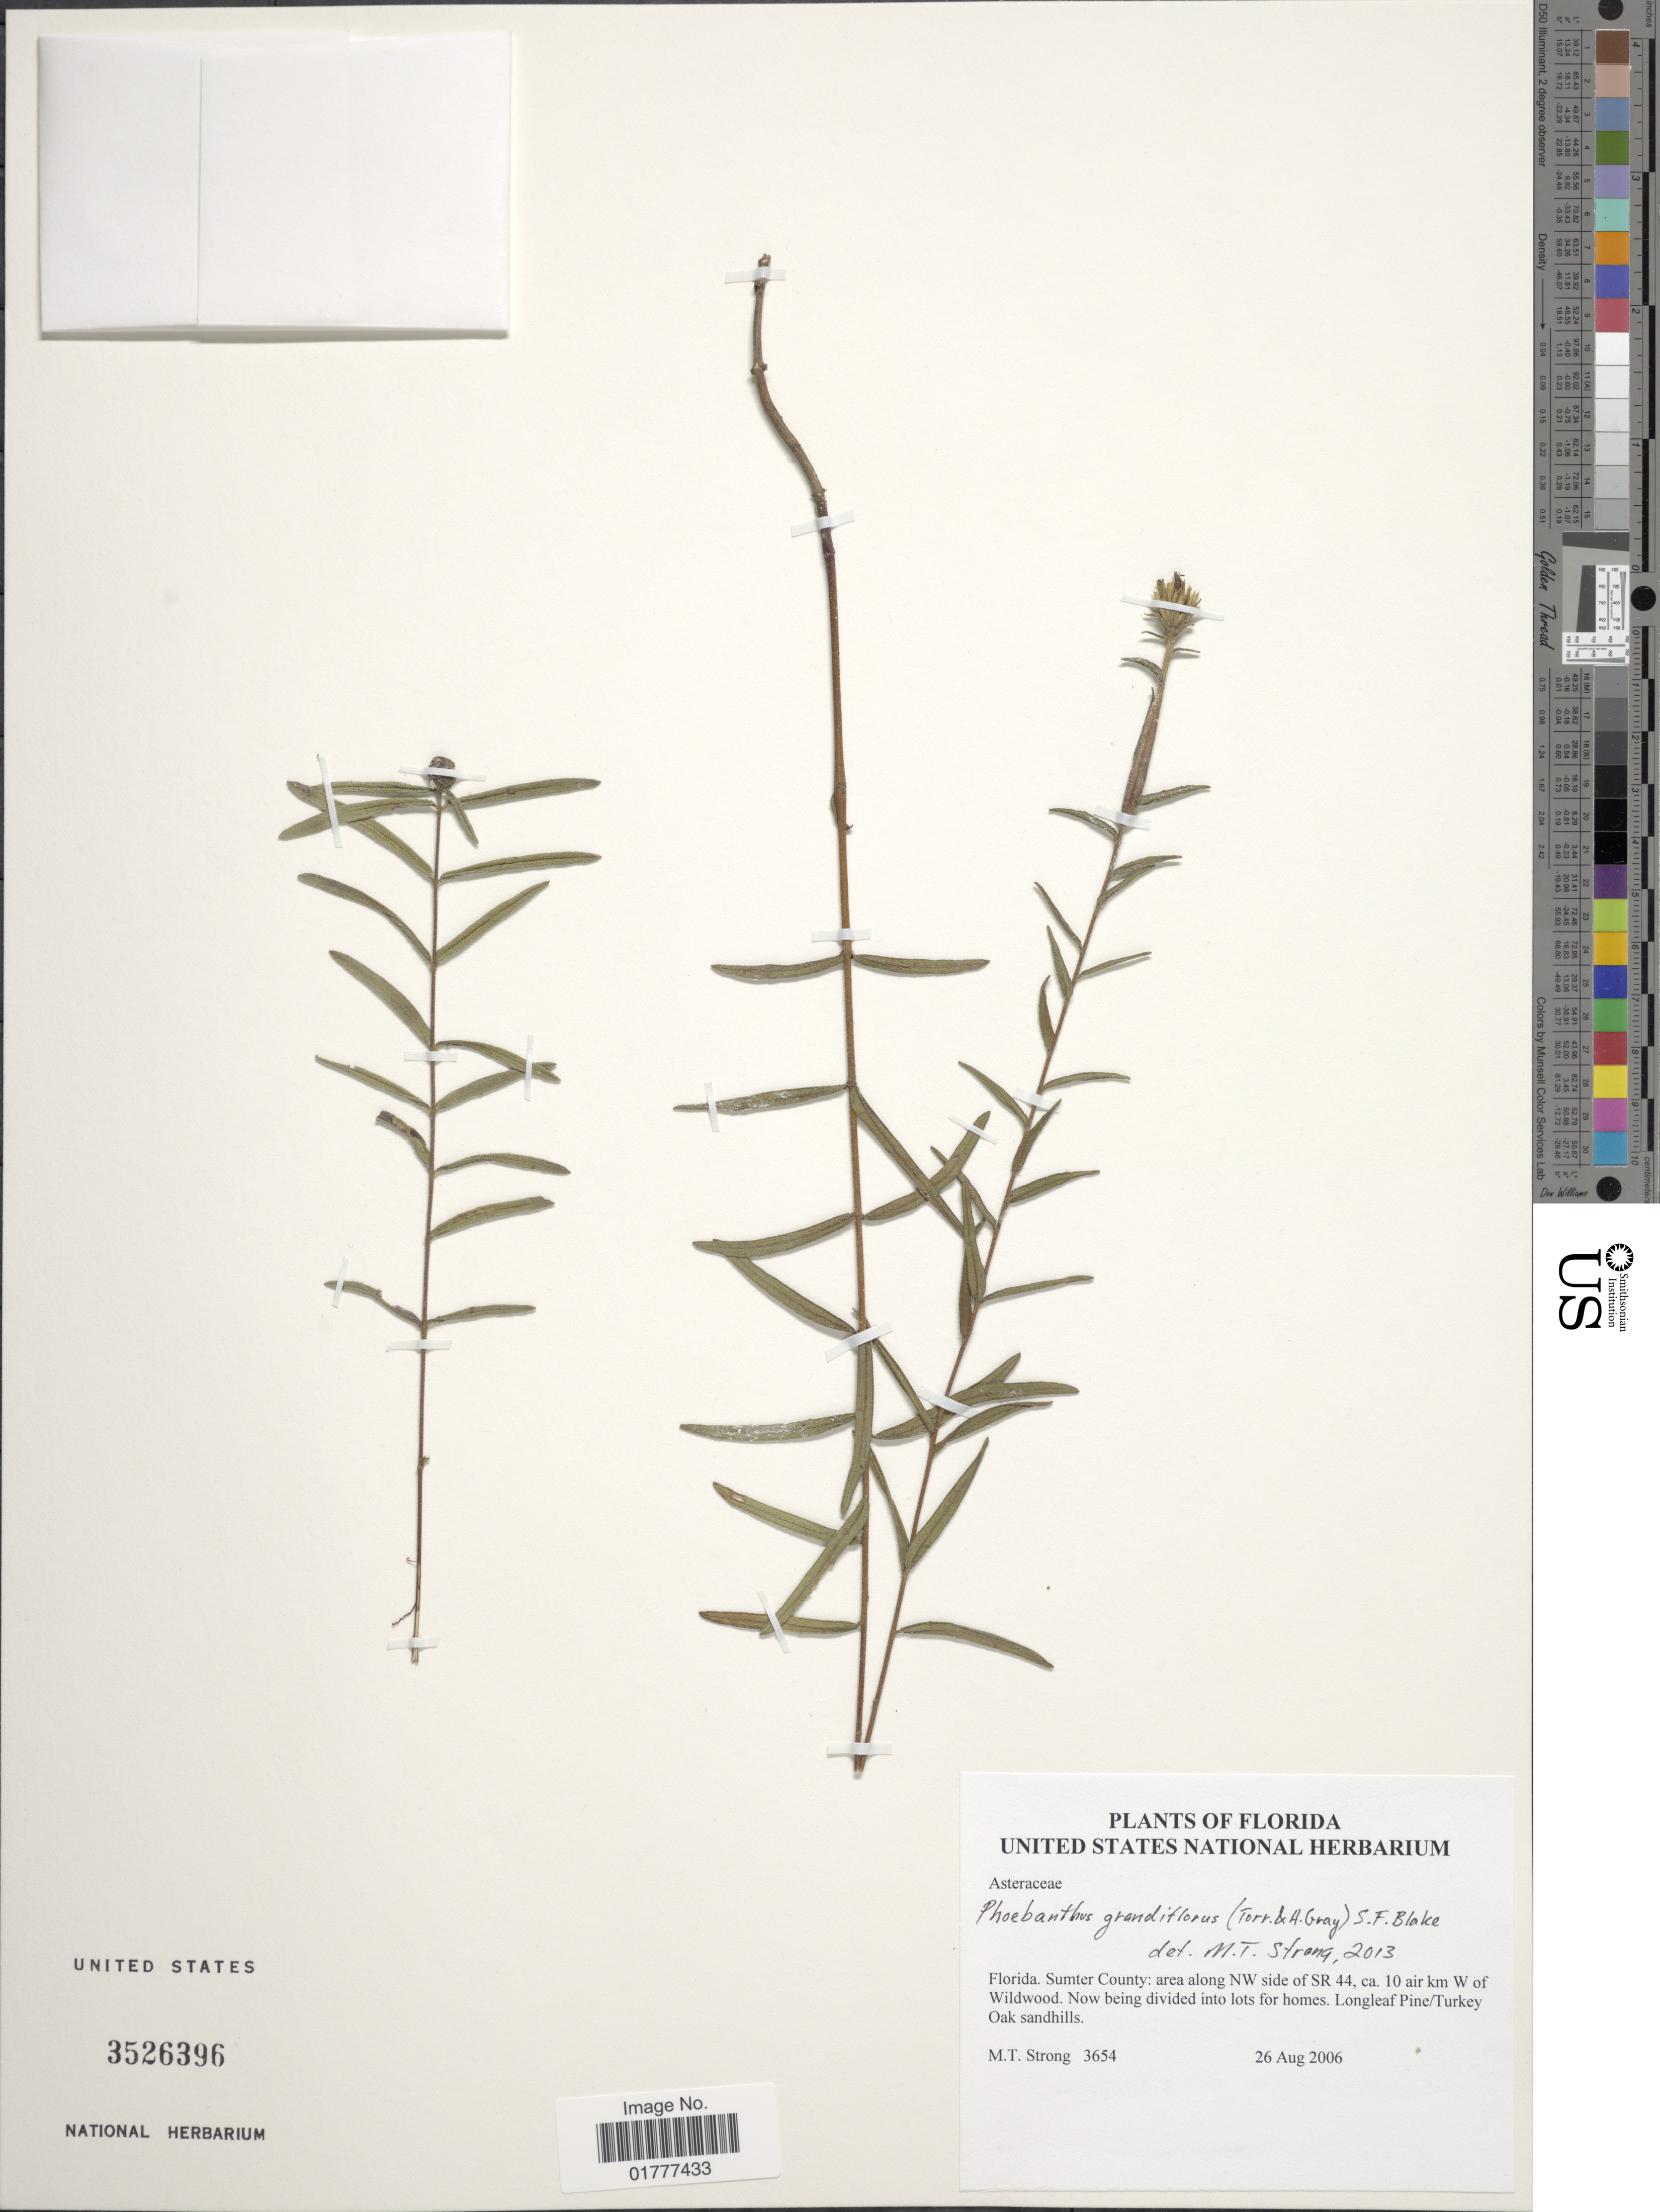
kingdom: Plantae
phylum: Tracheophyta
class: Magnoliopsida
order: Asterales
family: Asteraceae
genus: Phoebanthus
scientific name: Phoebanthus grandiflora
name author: (Torr. & A. Gray) S.F. Blake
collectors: M. T. Strong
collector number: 3654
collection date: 2006-08-26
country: United States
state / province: Florida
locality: Florida. Sumter County: area along NW side of SR 44, ca. 10 air km W of Wildhood.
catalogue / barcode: US 3526396